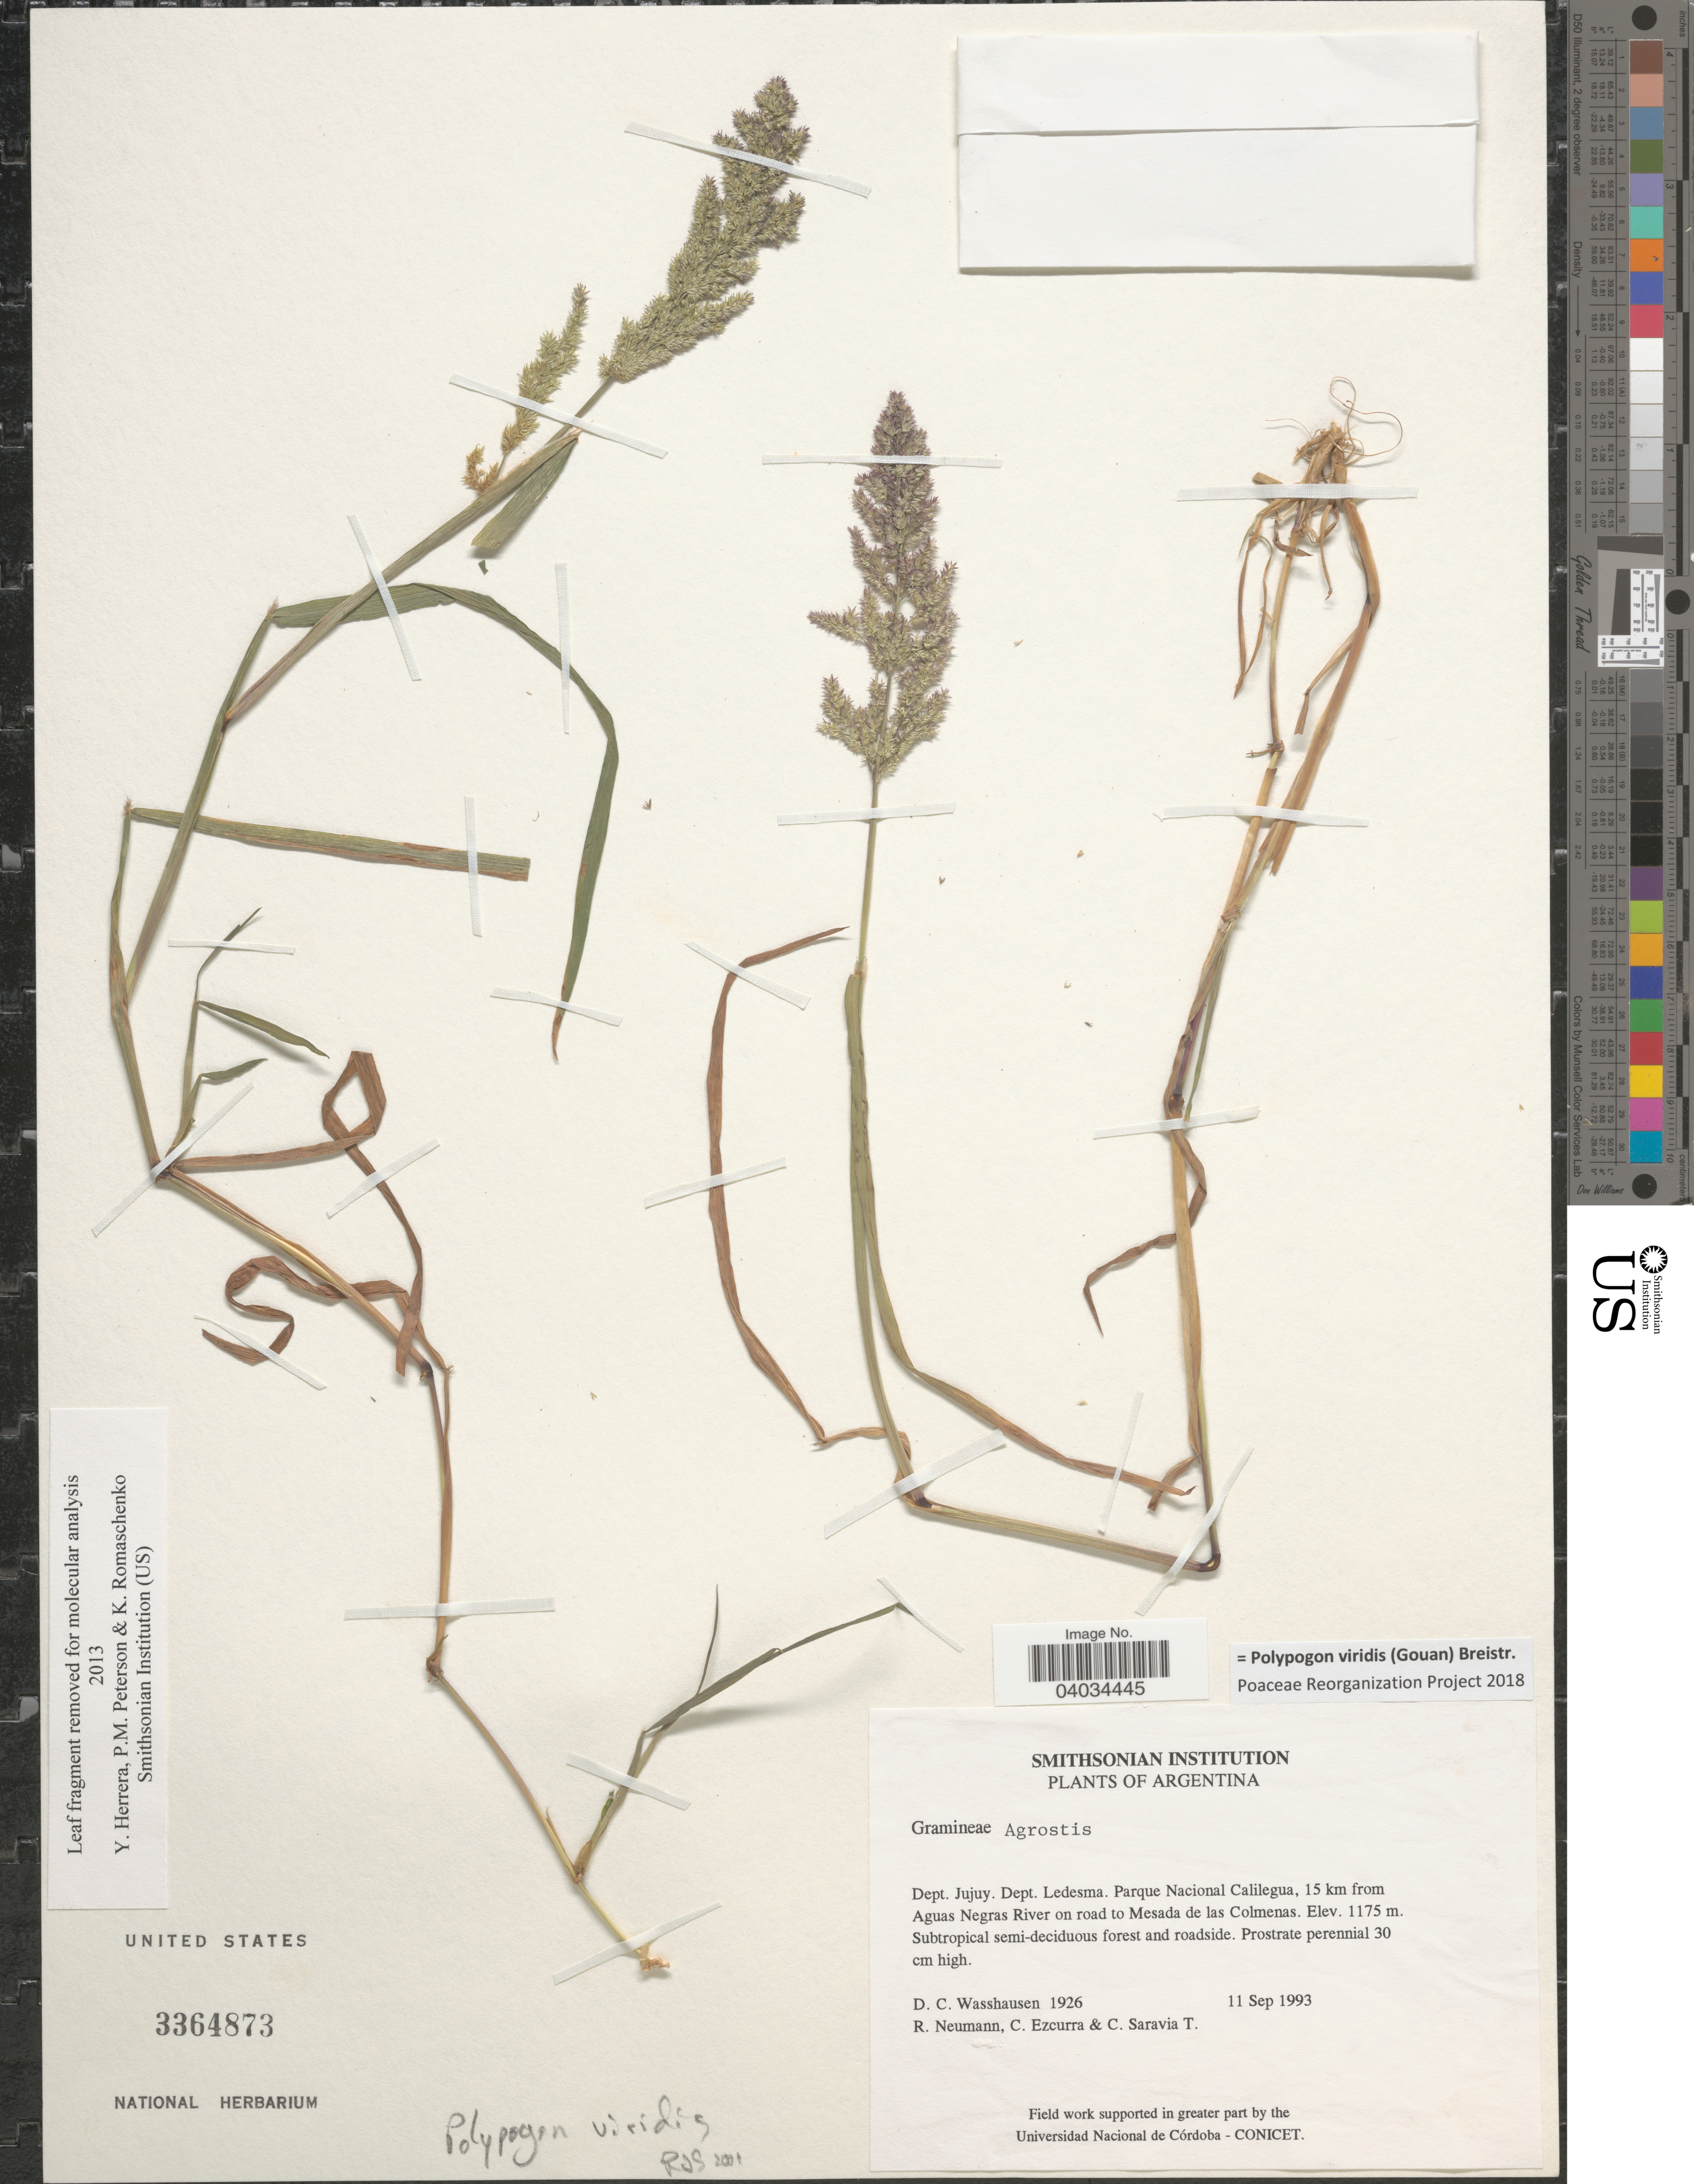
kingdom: Plantae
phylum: Tracheophyta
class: Liliopsida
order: Poales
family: Poaceae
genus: Polypogon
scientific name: Polypogon viridis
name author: (Gouan) Breistroffer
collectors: D. C. Wasshausen, R. Neumann, C. Ezcurra & C. Saravia T.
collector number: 1926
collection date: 1993-09-11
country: Argentina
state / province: Jujuy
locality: Dept. Jujuy. Dept. Ledesma. Parque Nacional Calilegua, 15 km from Aguas Negras River on road to Mesada de las Colmenas.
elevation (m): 1175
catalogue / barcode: US 3364873